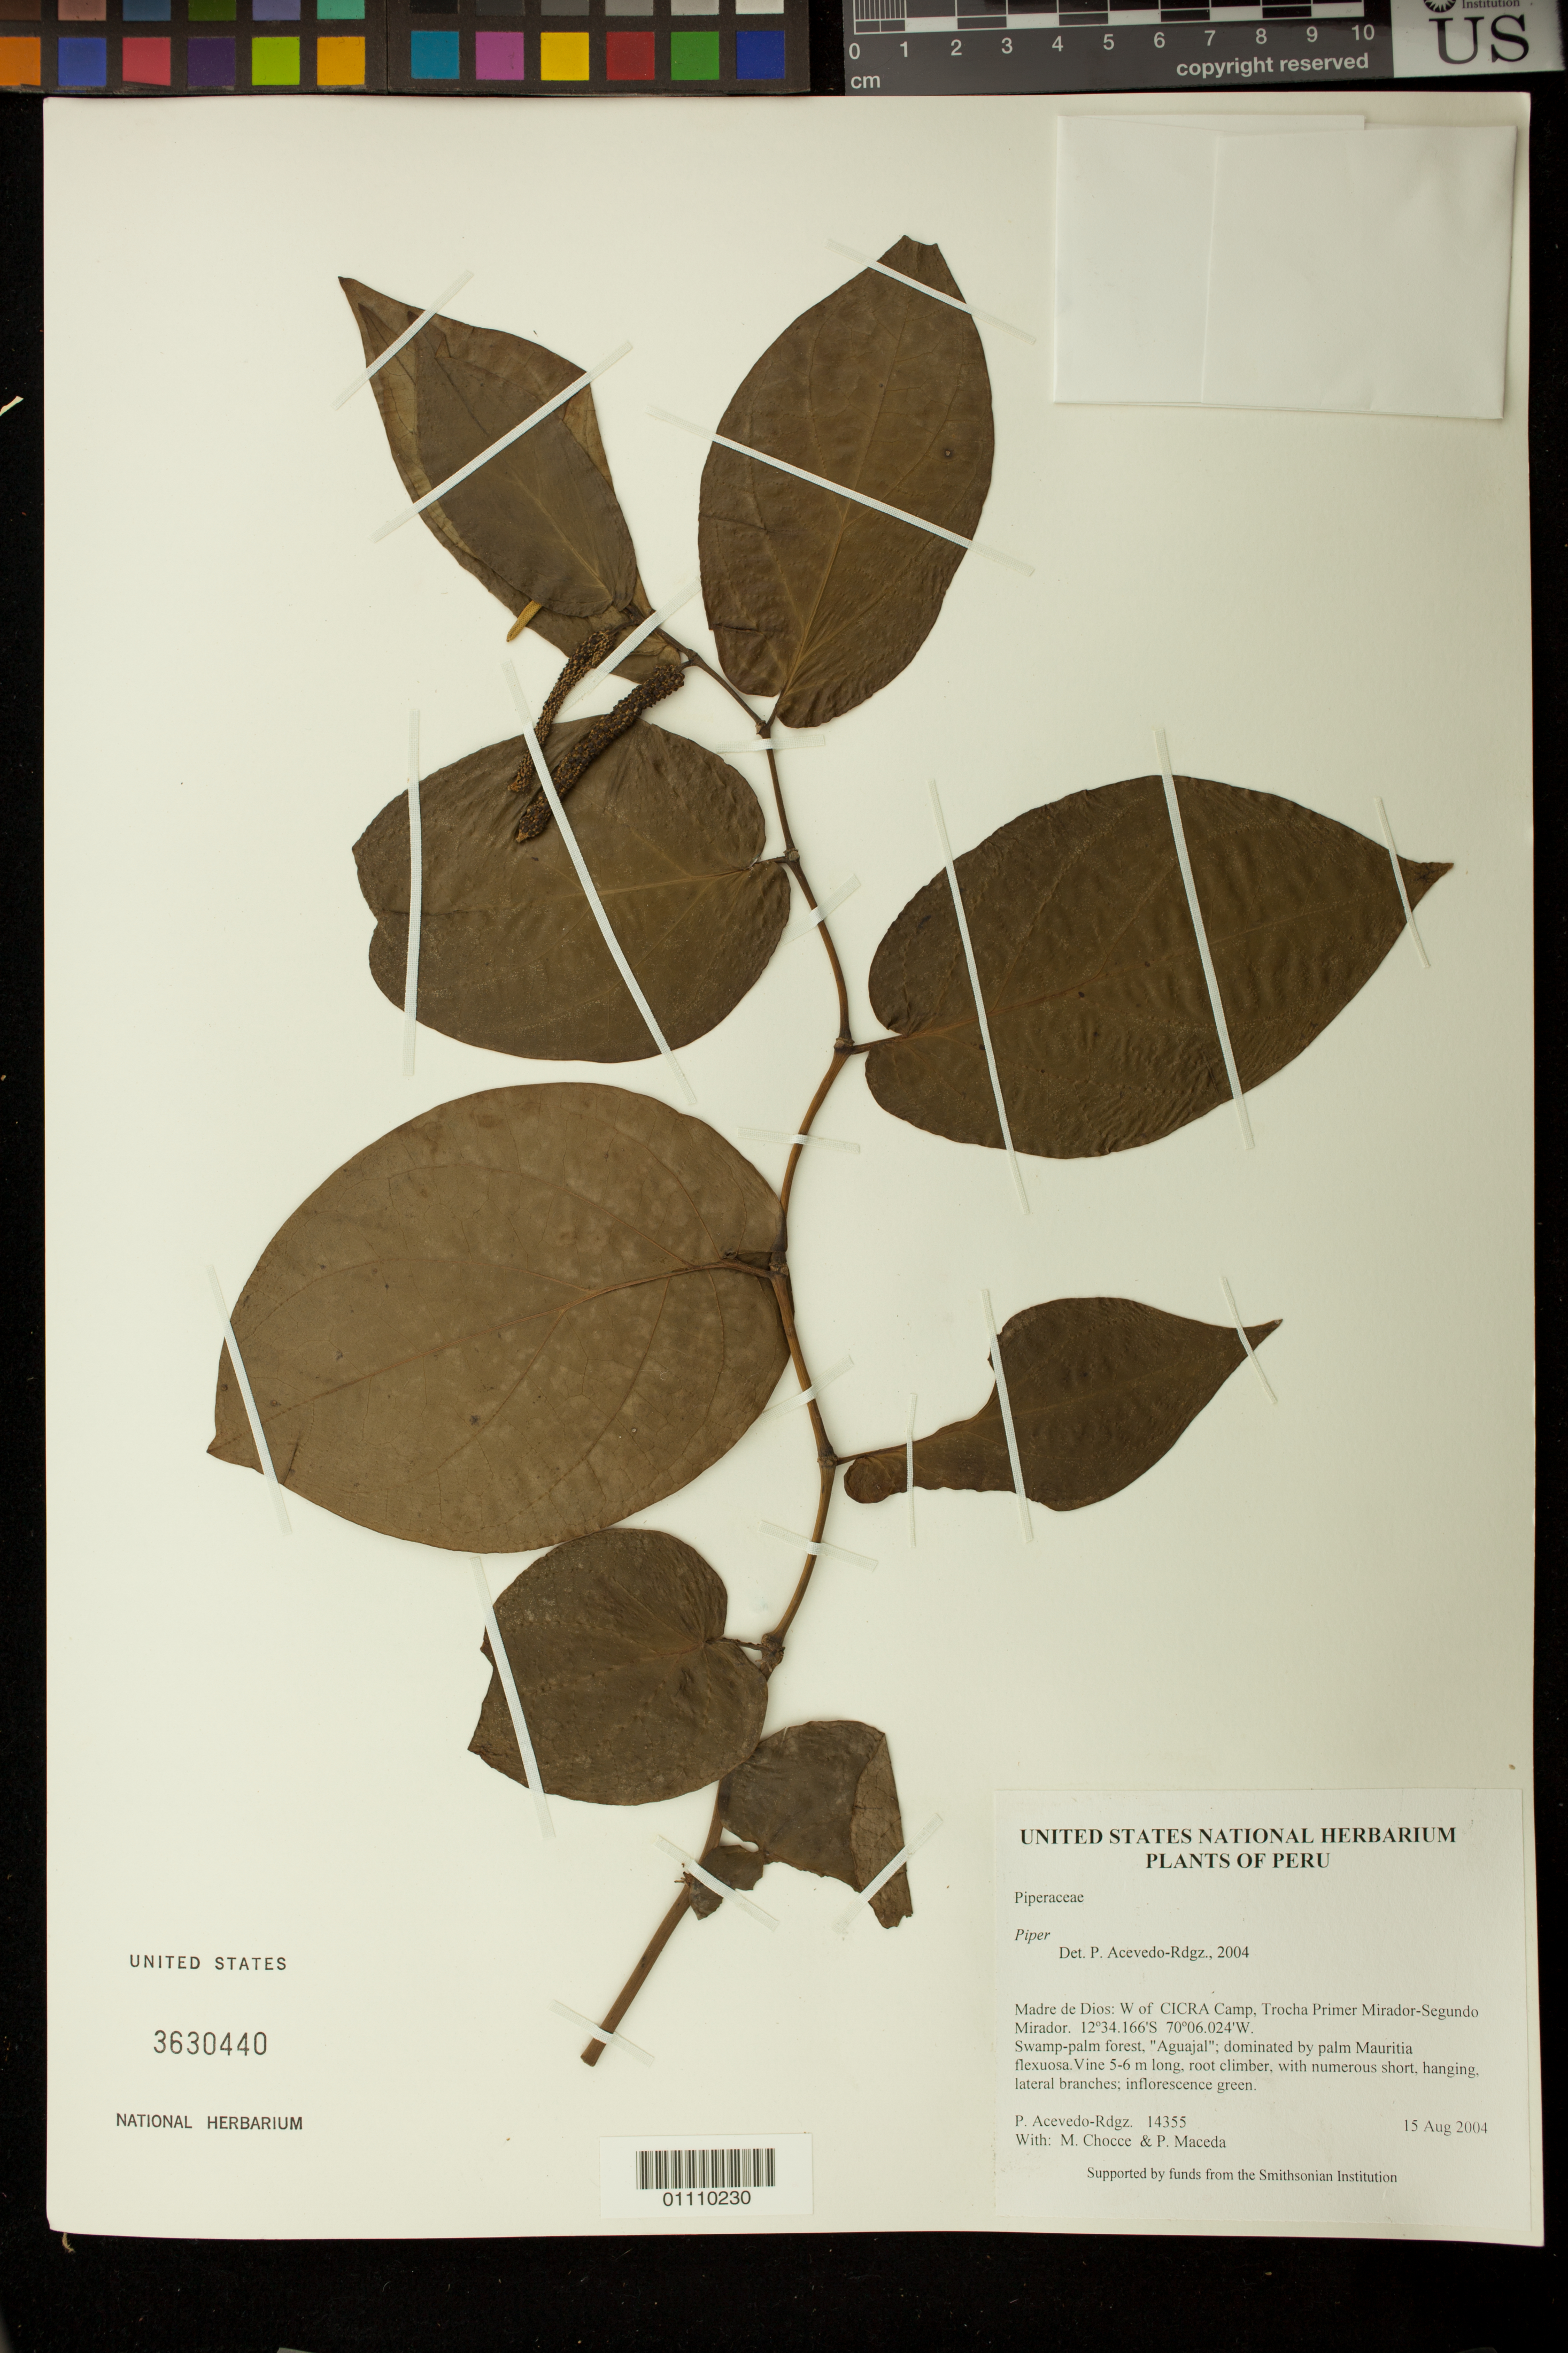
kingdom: Plantae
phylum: Tracheophyta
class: Magnoliopsida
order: Piperales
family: Piperaceae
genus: Piper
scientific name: Piper sp.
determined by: Acevedo-Rodríguez, P., (BOT), Smithsonian Institution - National Museum of Natural History (UNITED STATES)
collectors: P. Acevedo-Rodr., M. Chocce & P. Maceda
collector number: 14355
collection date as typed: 15 Aug 2004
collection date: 2004-08-15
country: Peru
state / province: Madre de Dios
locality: Madre de Dios: W of CICRA Camp, Trocha Primer Mirador-Segundo Mirador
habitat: Swamp-palm forest, "Aguajal"; dominated by palm Mauritia flexuosa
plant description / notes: MO, K, US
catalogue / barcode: US 3630440